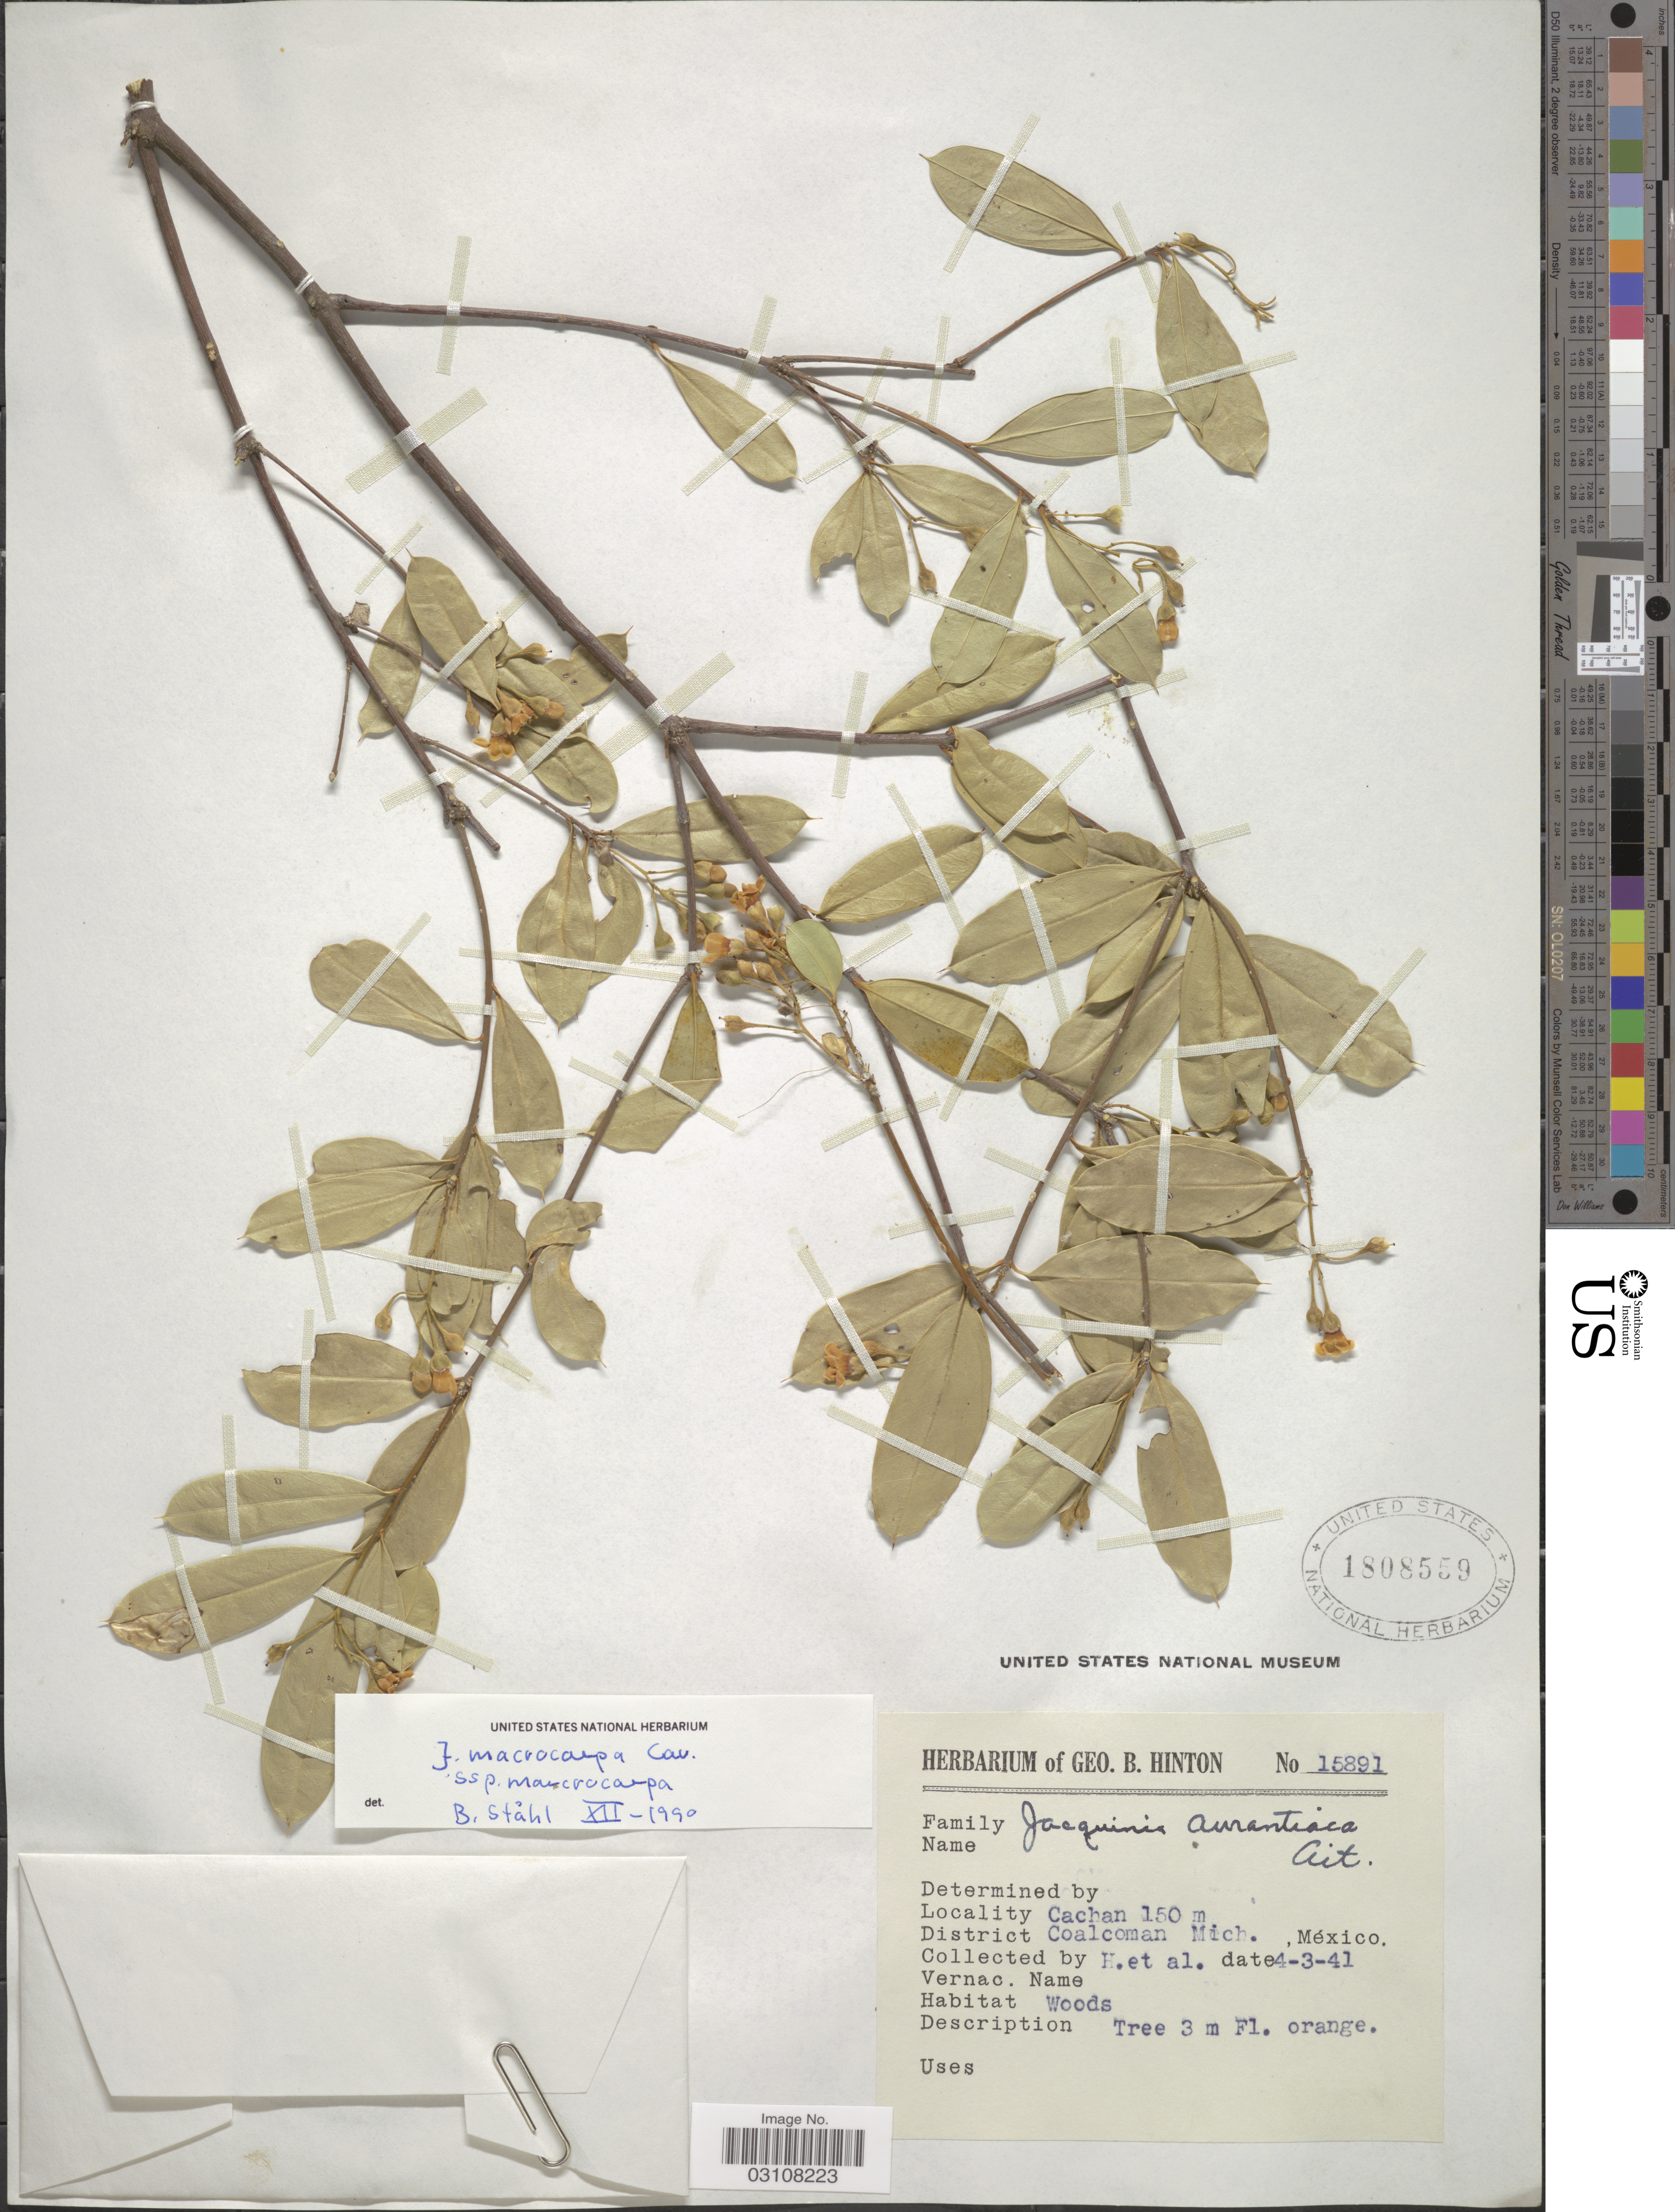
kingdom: Plantae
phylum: Tracheophyta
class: Magnoliopsida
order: Ericales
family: Primulaceae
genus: Jacquinia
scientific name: Jacquinia macrocarpa subsp. macrocarpa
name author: Cav.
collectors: G. B. Hinton & et al.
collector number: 15891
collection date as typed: Transcribed d/m/y: 4/3/41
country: Mexico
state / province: Michoacán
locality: Cachan, District Coalcoman.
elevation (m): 150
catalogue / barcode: US 1808559